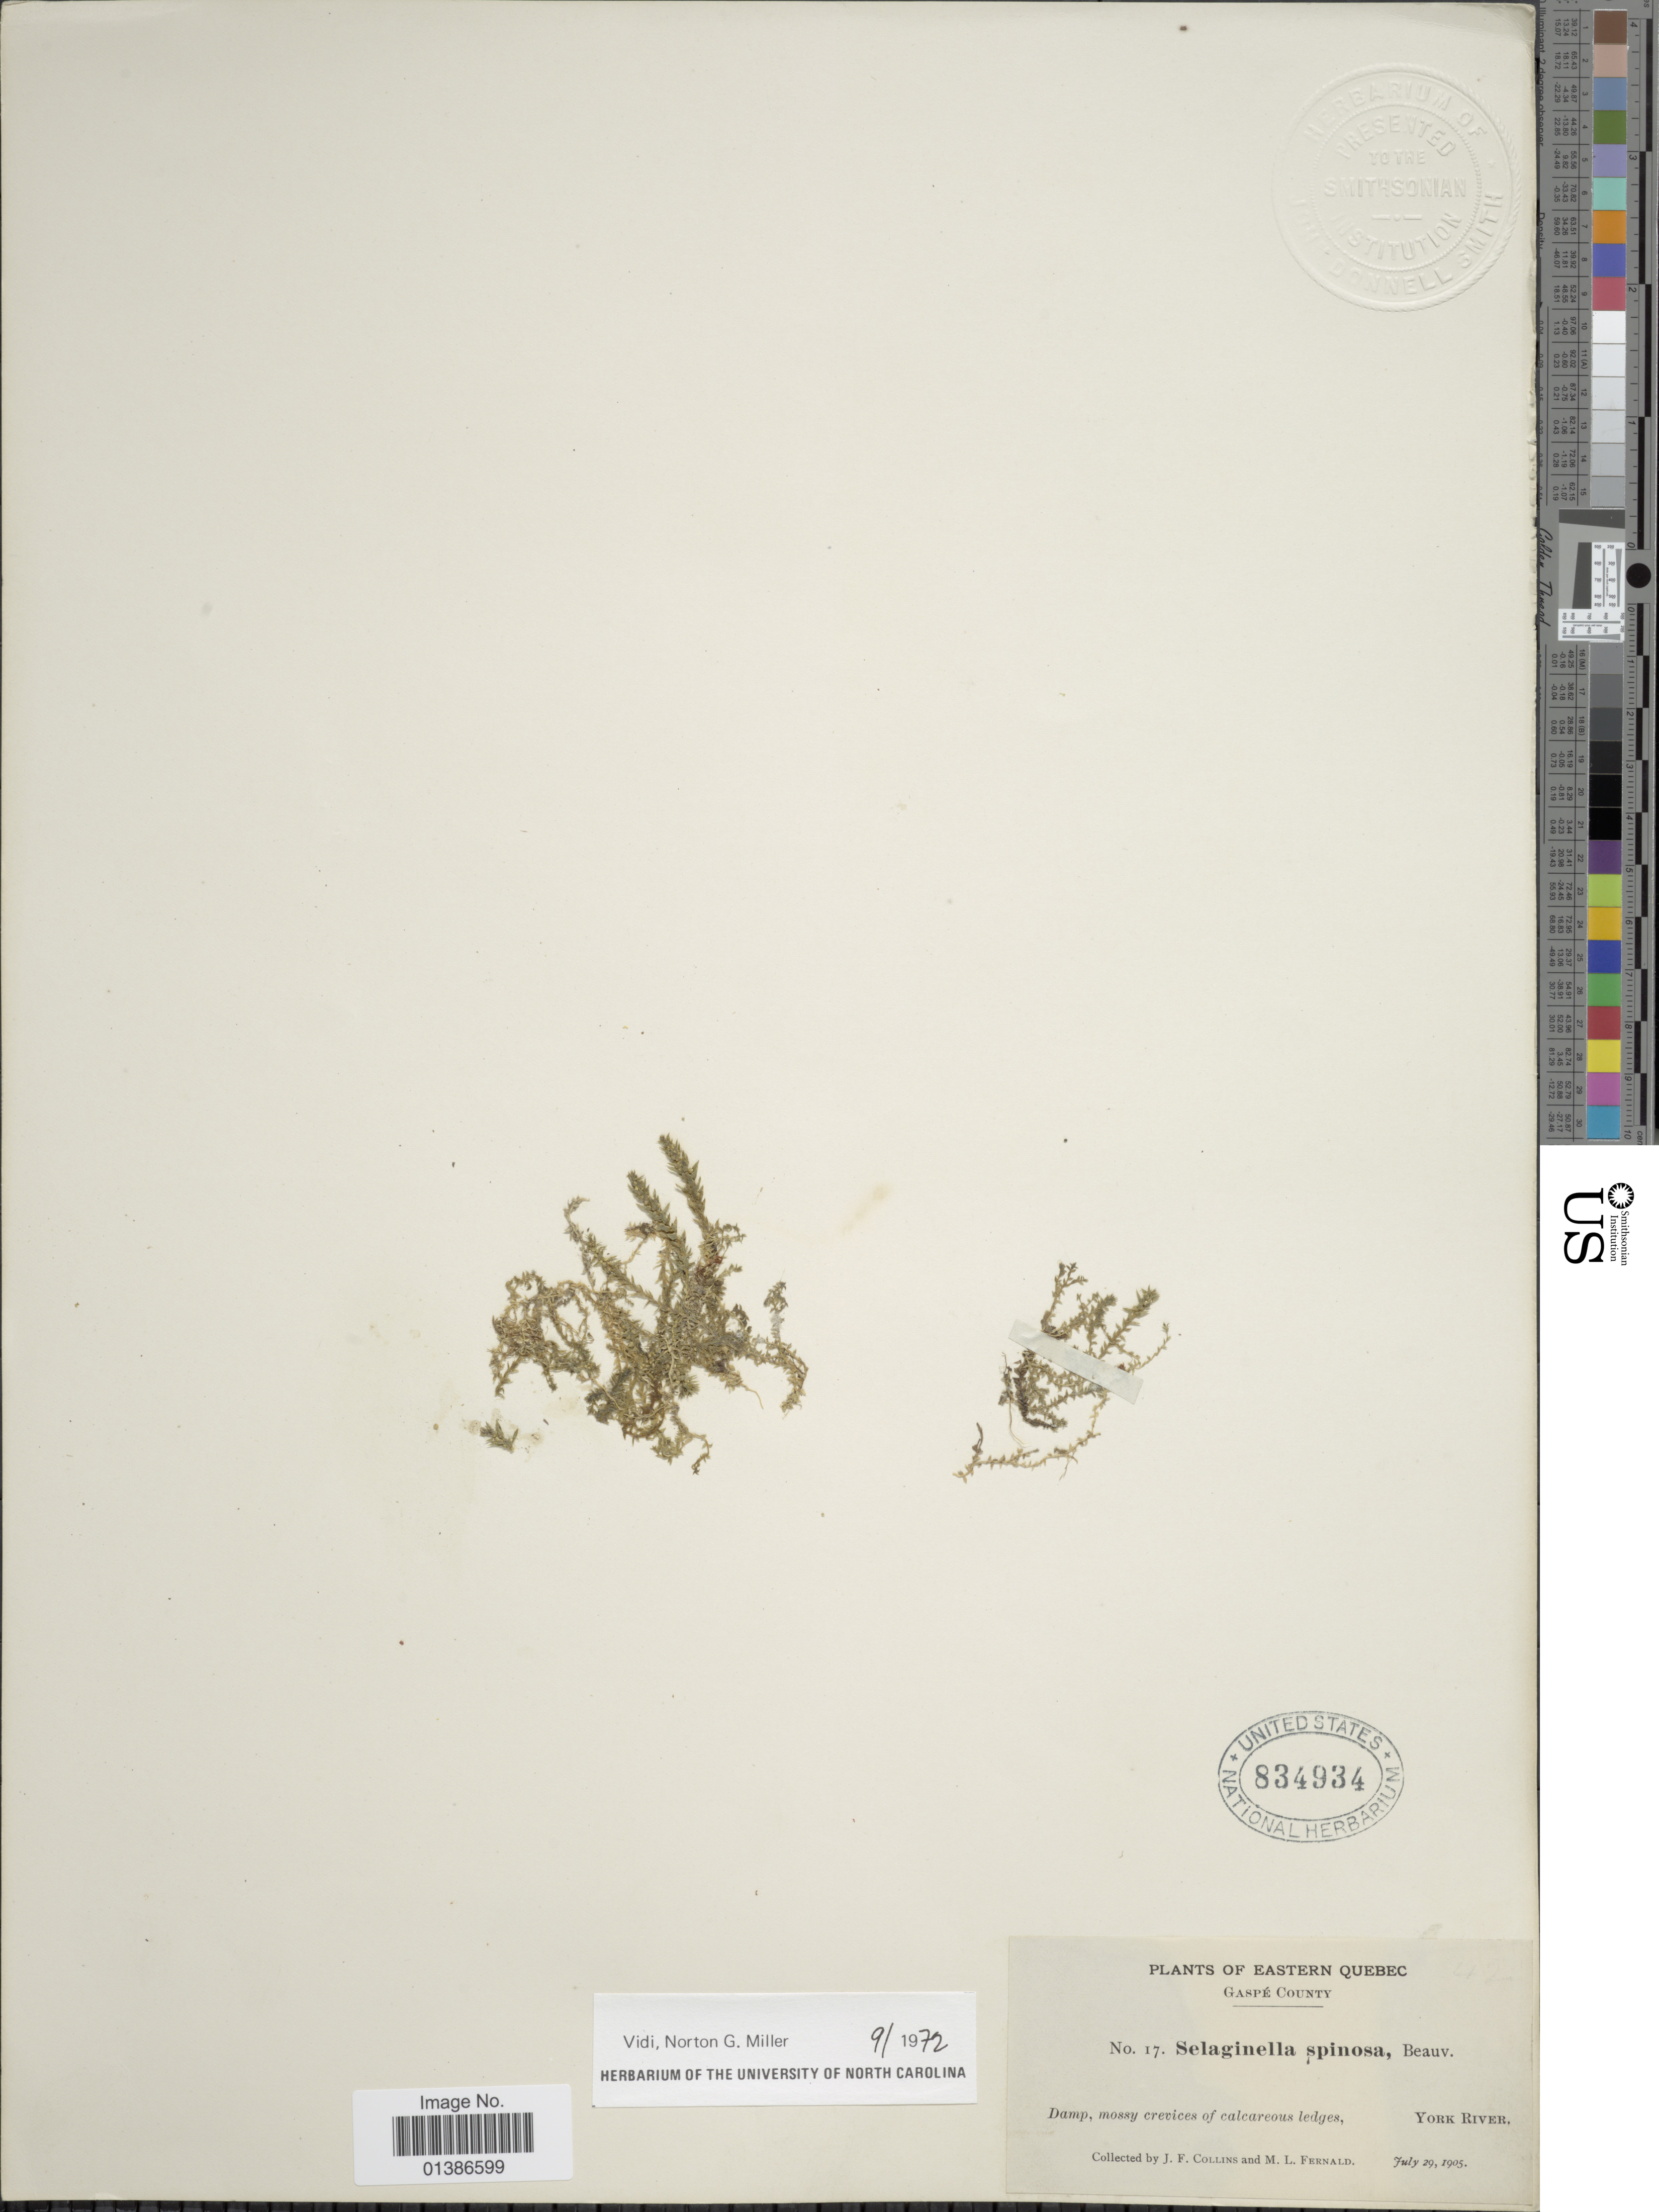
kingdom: Plantae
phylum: Tracheophyta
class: Lycopodiopsida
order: Selaginellales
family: Selaginellaceae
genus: Selaginella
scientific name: Selaginella selaginoides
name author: (L.) Link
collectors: J. Collins & M. L. Fernald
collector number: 17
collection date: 1905-07-29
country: Canada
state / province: Quebec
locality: Eastern Quebec, Gaspé County, York River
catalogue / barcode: US 834934